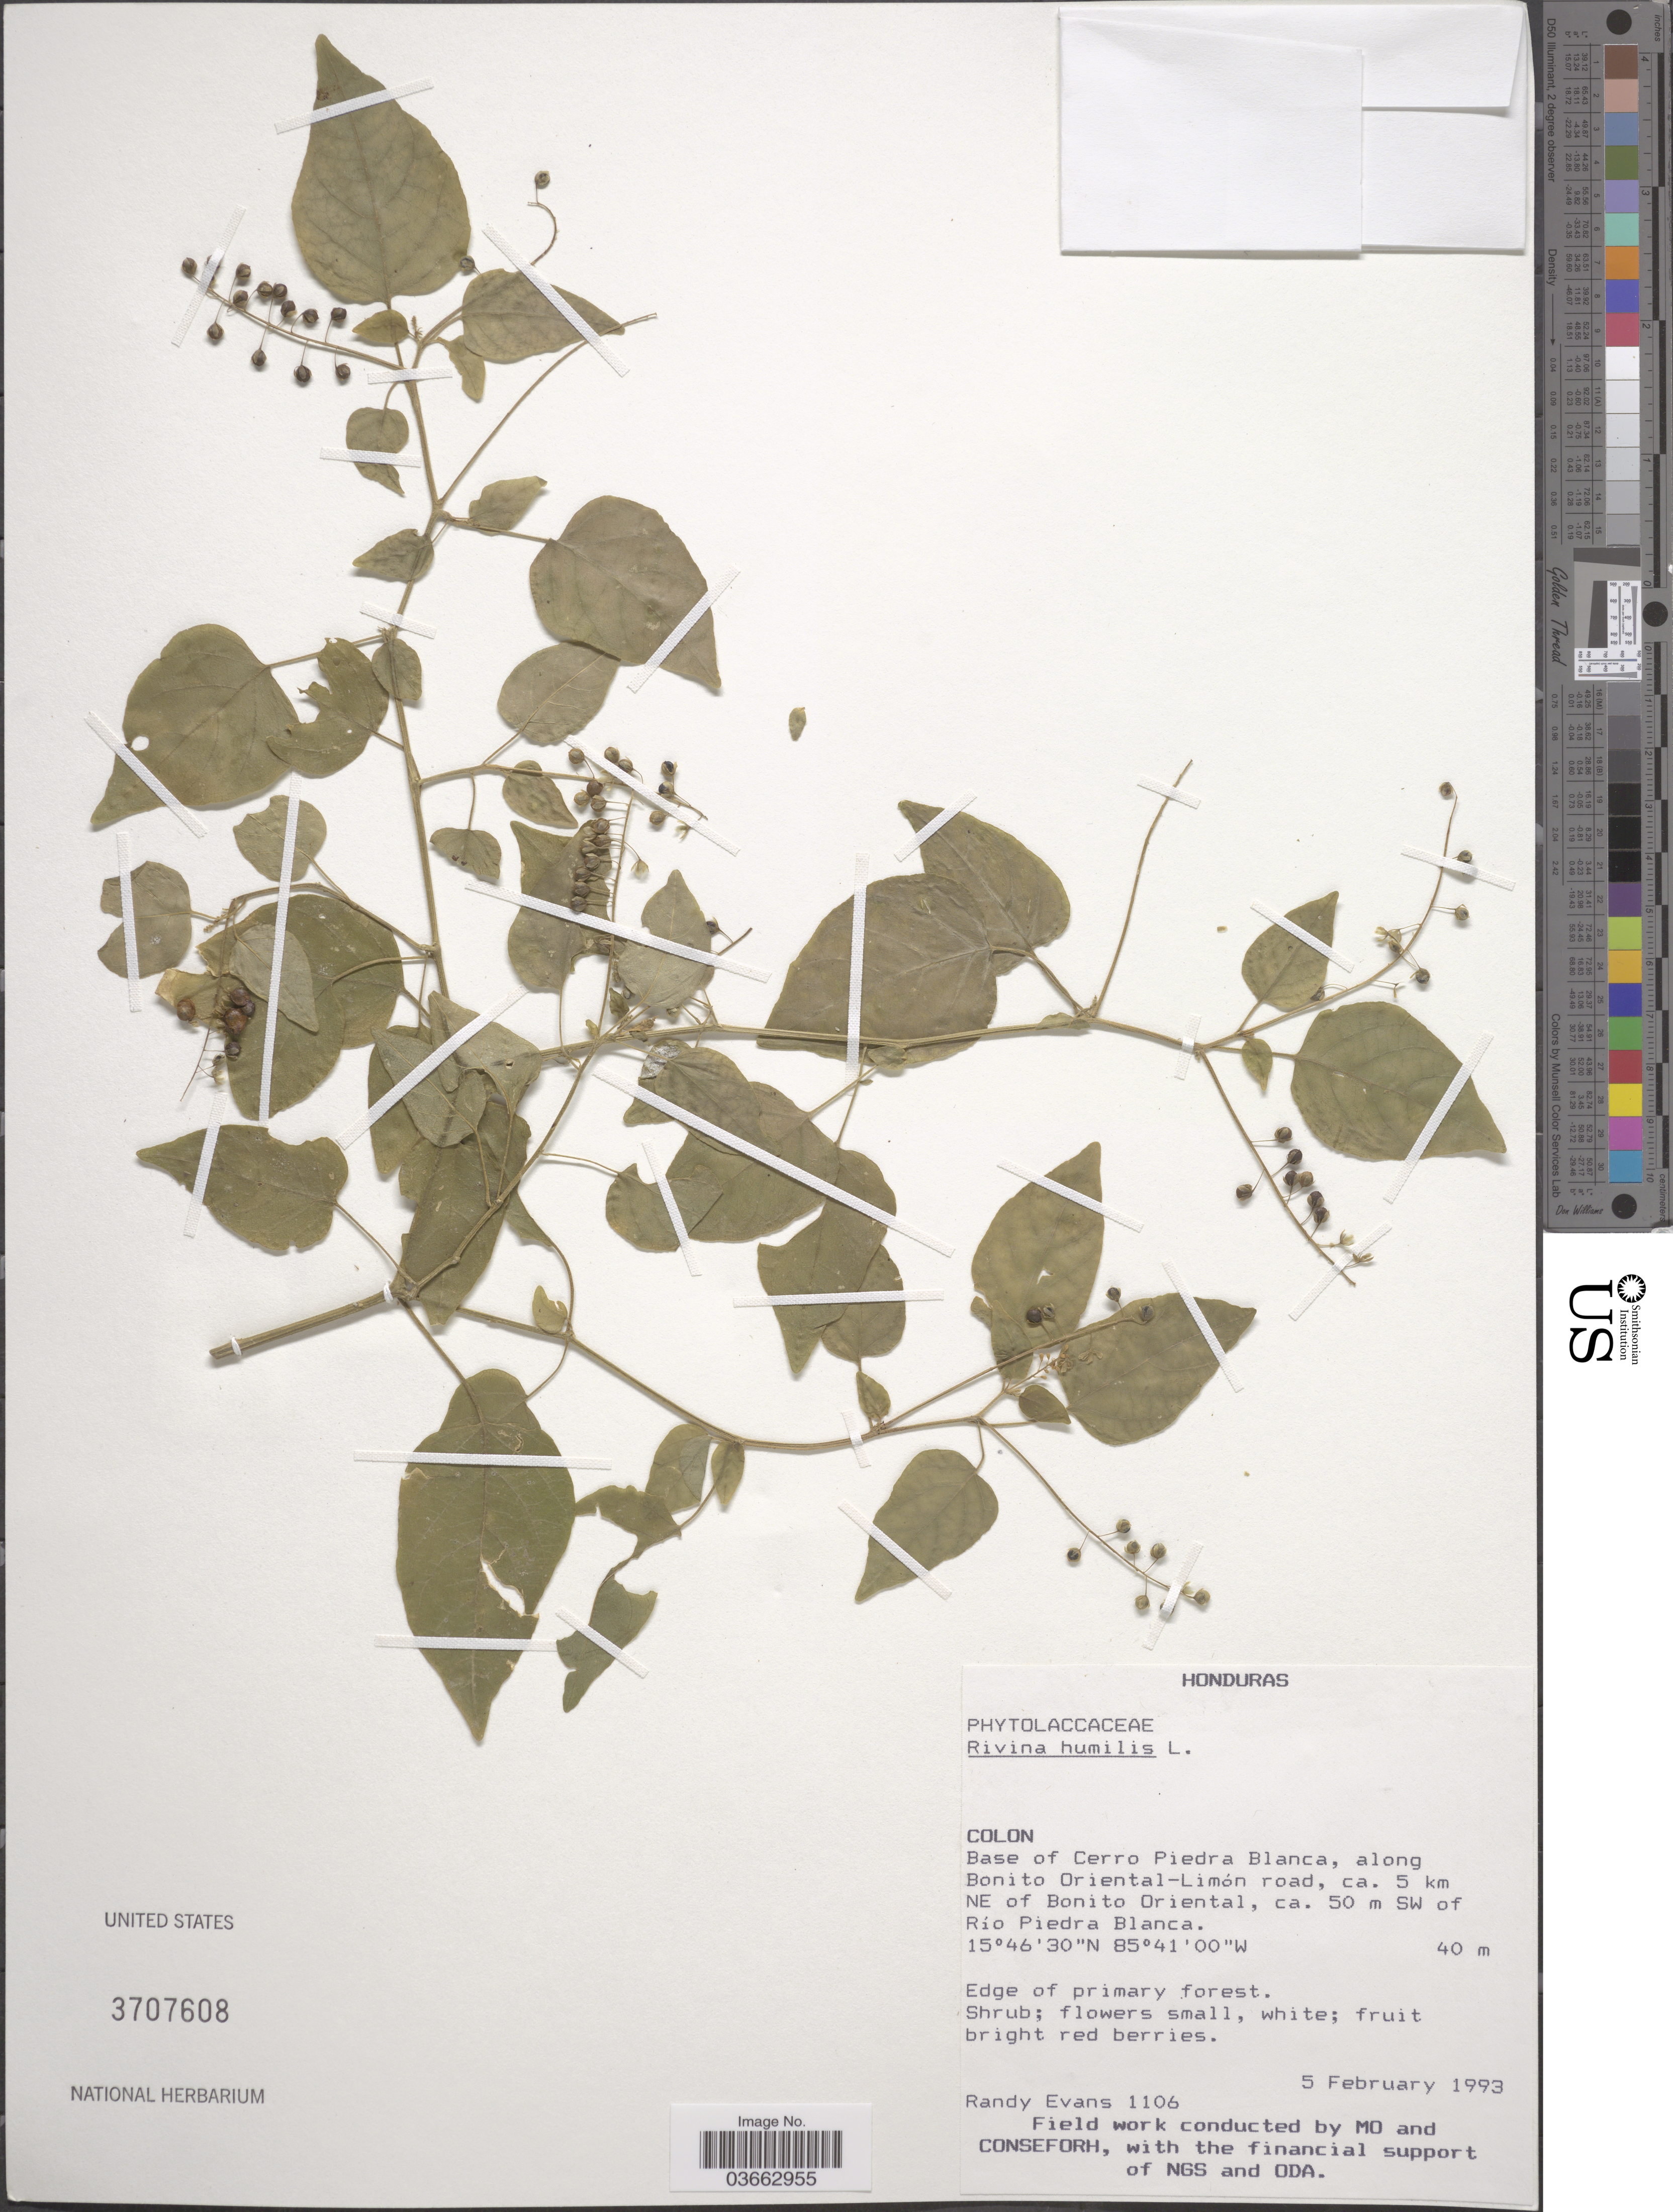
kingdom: Plantae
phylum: Tracheophyta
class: Magnoliopsida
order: Caryophyllales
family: Phytolaccaceae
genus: Rivina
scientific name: Rivina humilis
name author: L.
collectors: R. Evans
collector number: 1106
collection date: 1993-02-05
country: Honduras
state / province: Colón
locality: Base of Cerro Piedra Blanca, along Bonito Oriental-Limón road, ca. 5 km NE of Bonito Oriental, ca. 50 m SW of Río Piedra Blanca.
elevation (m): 40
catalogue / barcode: US 3707608